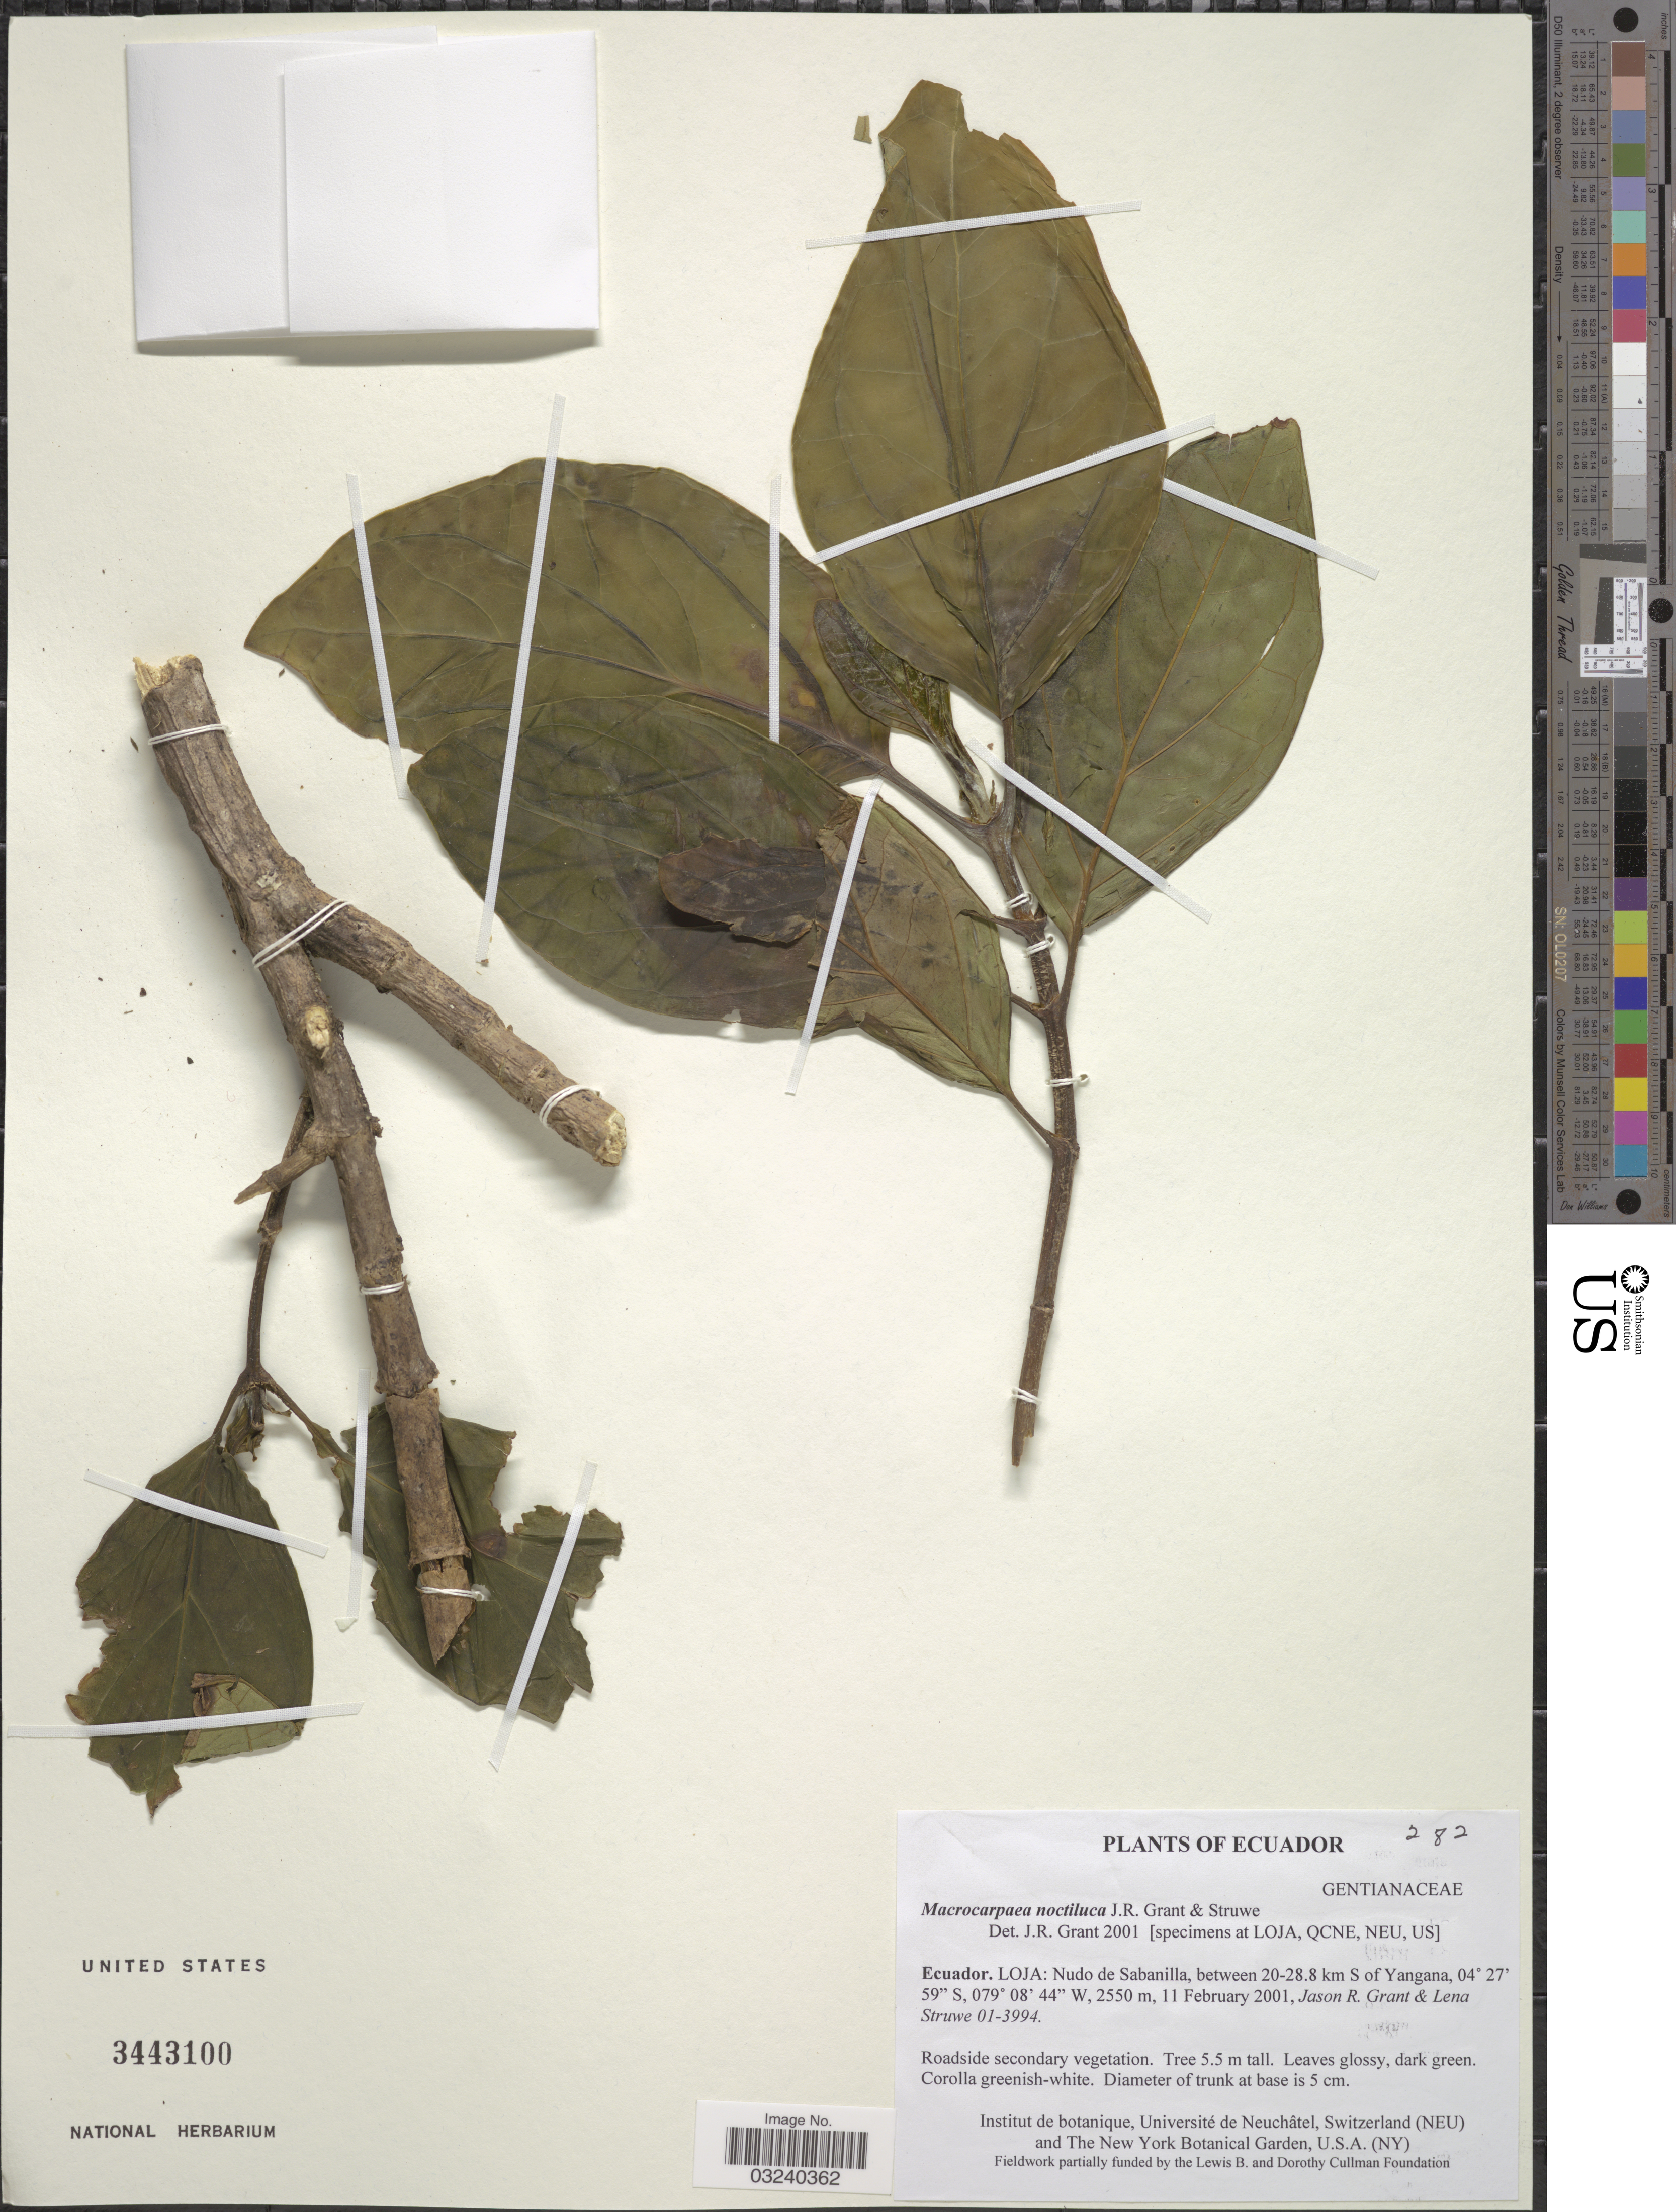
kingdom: Plantae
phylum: Tracheophyta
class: Magnoliopsida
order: Gentianales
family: Gentianaceae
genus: Macrocarpaea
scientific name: Macrocarpaea noctiluca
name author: J.R. Grant & Struwe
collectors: J. R. Grant & L. Struwe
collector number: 01-3994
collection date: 2001-02-11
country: Ecuador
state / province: Loja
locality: Nudo de Sabanilla, between 20-28.8 km S of Yangana.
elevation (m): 2550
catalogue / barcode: US 3443100